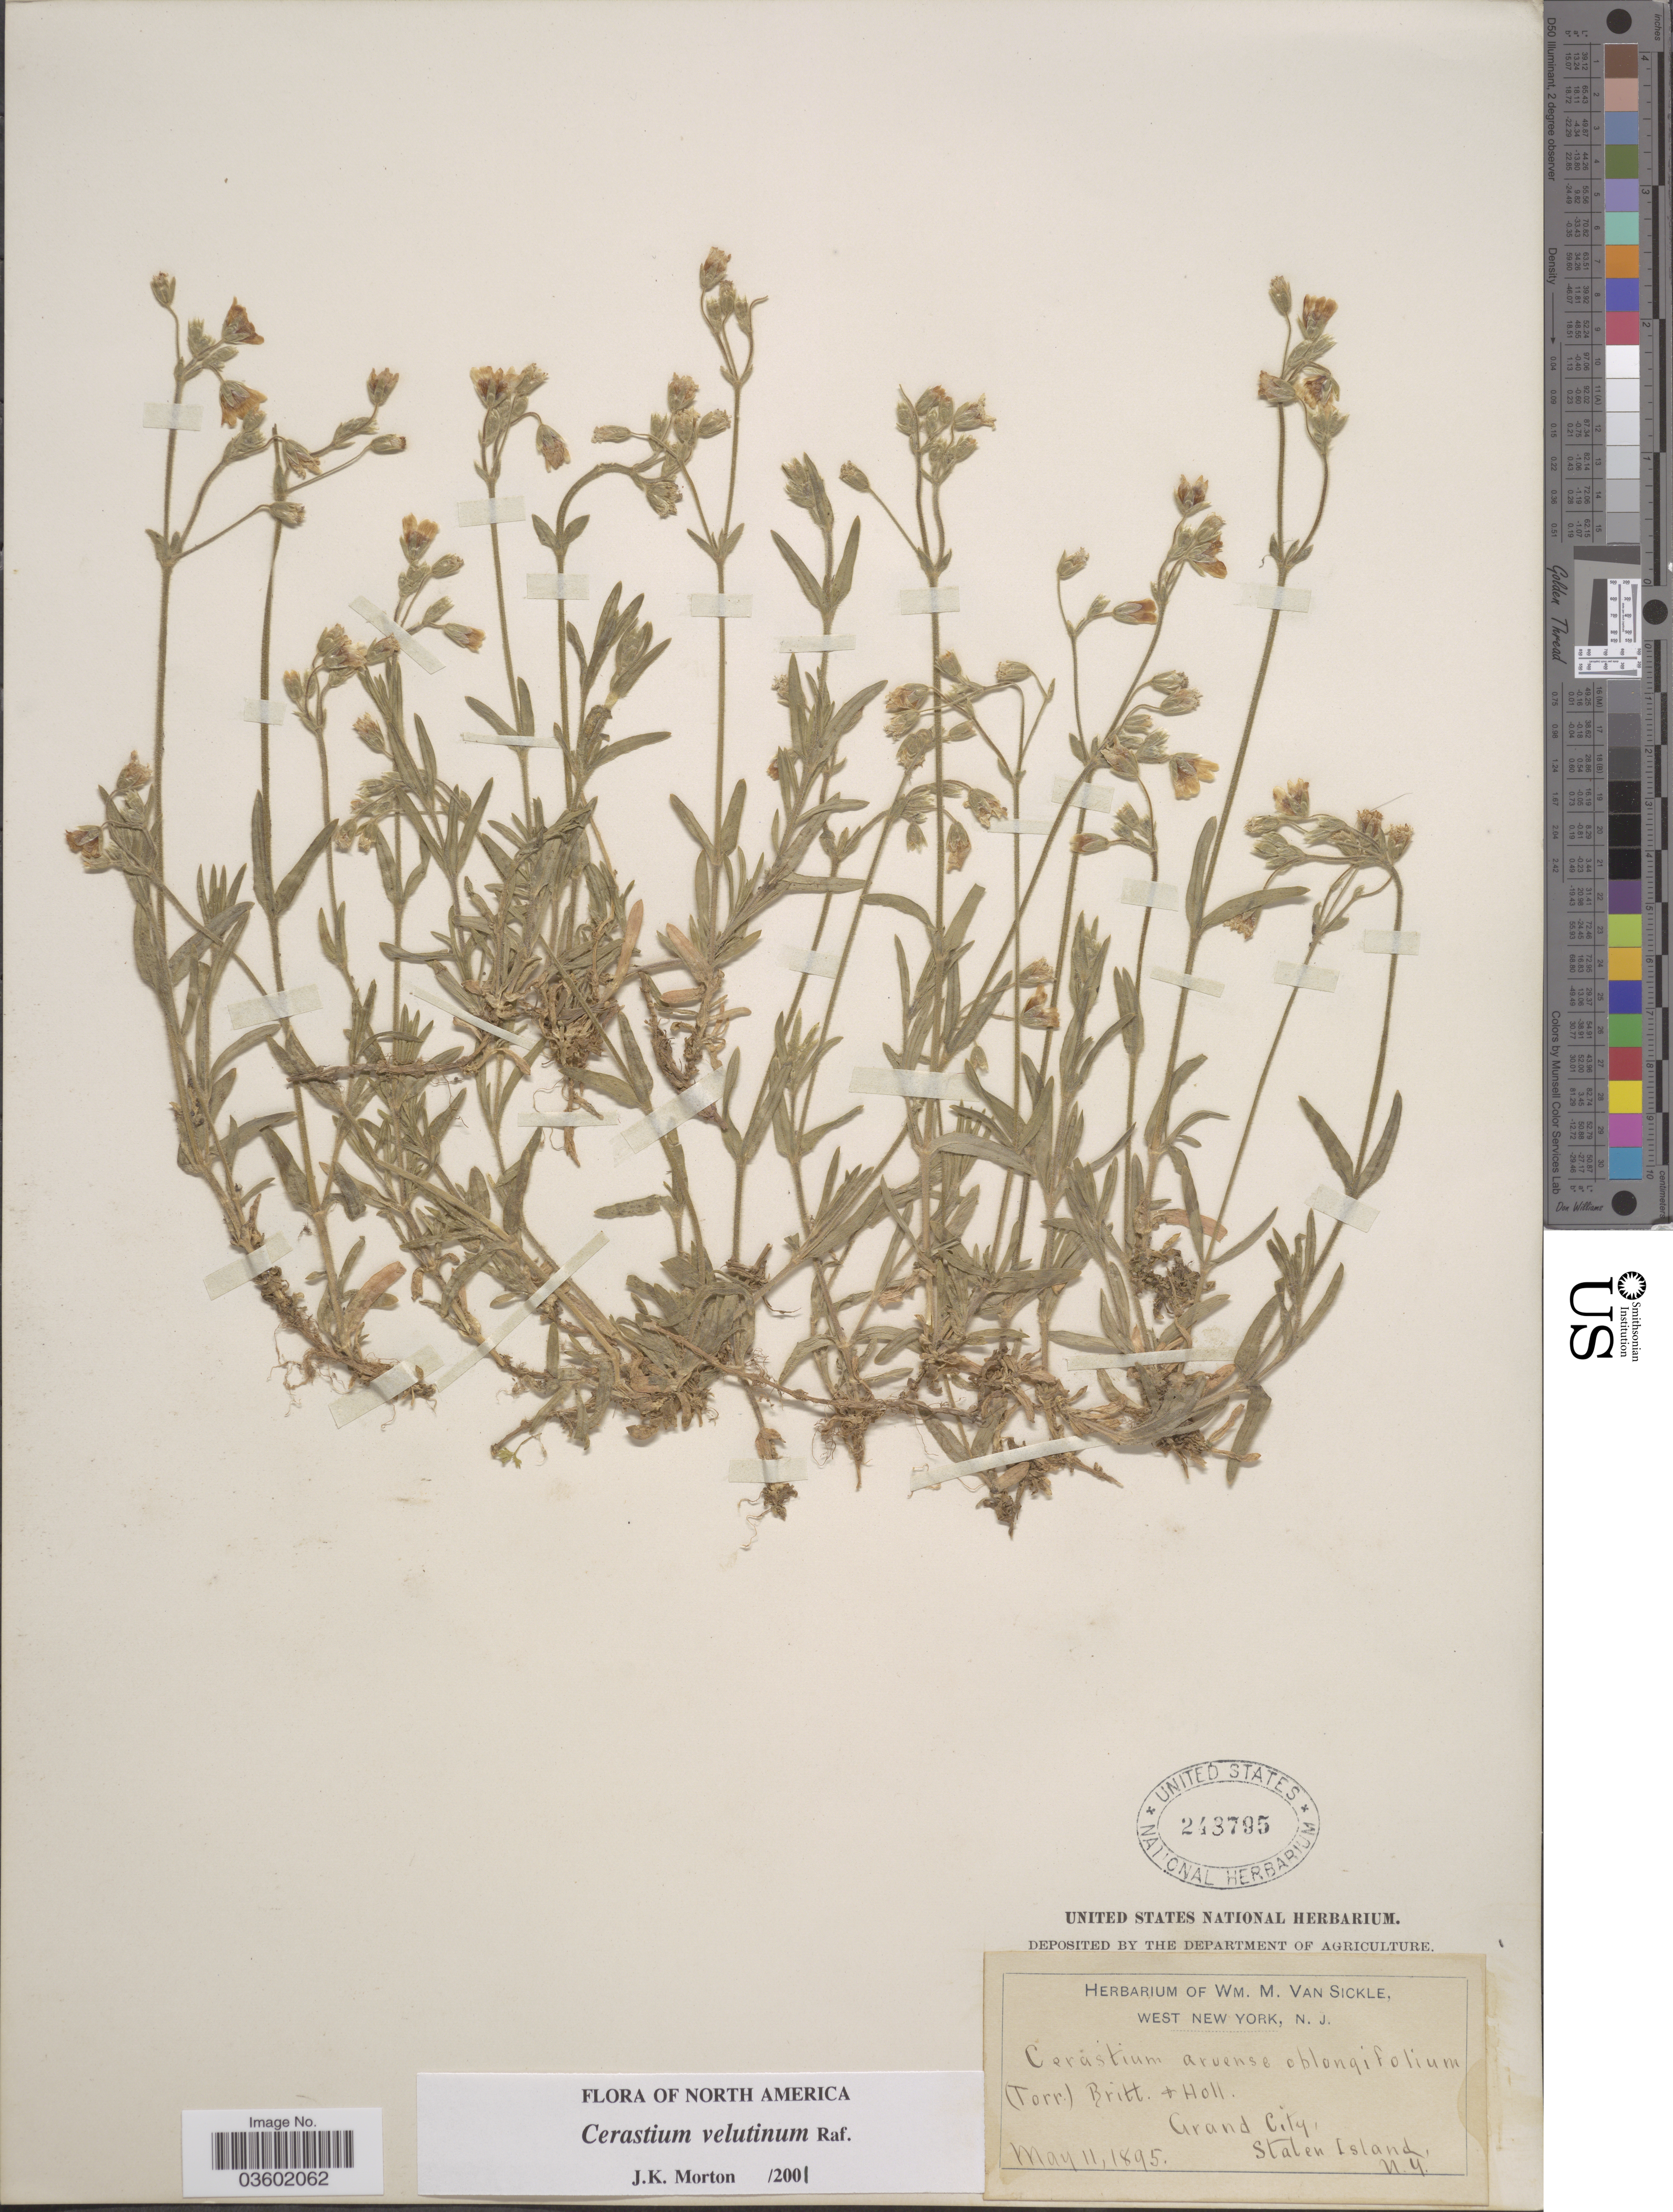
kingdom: Plantae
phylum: Tracheophyta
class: Magnoliopsida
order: Caryophyllales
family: Caryophyllaceae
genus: Cerastium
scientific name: Cerastium velutinum var. velutinum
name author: Raf.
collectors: W. M. Van Sickle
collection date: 1895-05-11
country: United States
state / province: New York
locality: Grand City, Staten Island.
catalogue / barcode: US 243795